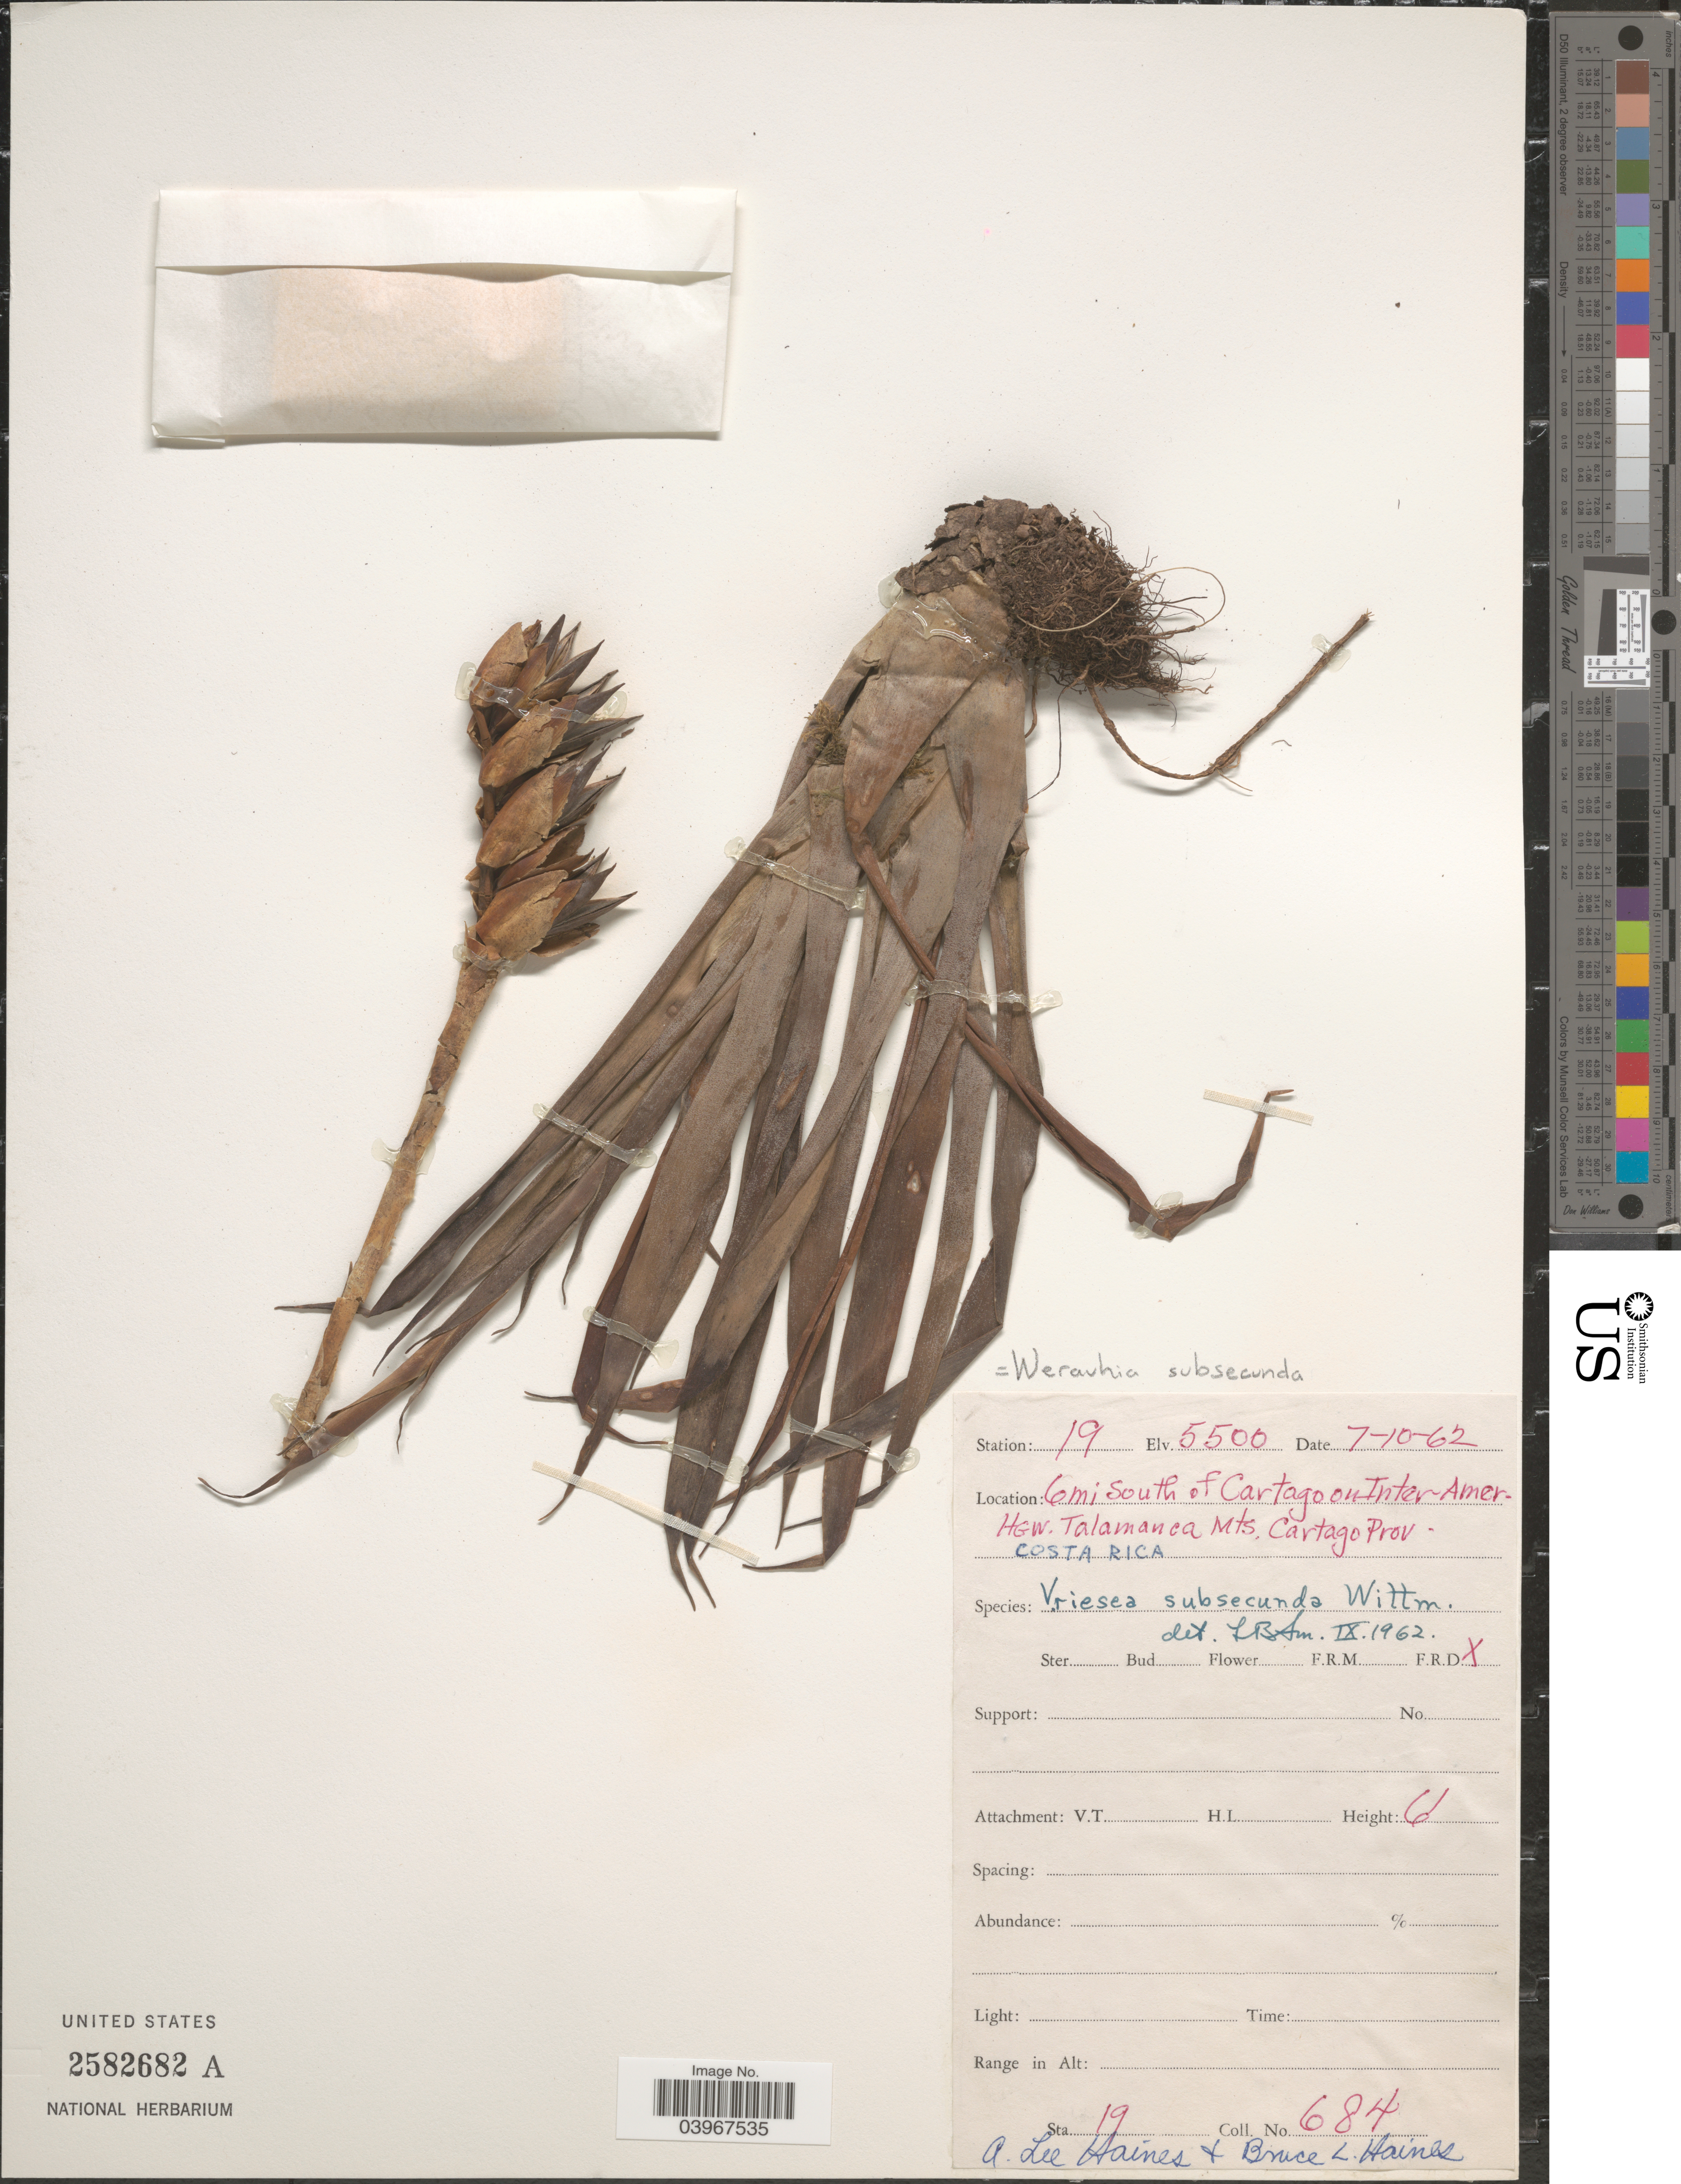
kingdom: Plantae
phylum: Tracheophyta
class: Liliopsida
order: Poales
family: Bromeliaceae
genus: Werauhia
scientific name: Werauhia subsecunda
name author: (Wittm.) J.R. Grant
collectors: A. L. Haines & B. L. Haines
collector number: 684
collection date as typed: Transcribed d/m/y: 7/10/62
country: Costa Rica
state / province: Cartago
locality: Station: 19. 6 mi South of Cartago on Inter-Amer-HGW. Talamanca Mts.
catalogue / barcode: US 2582682A